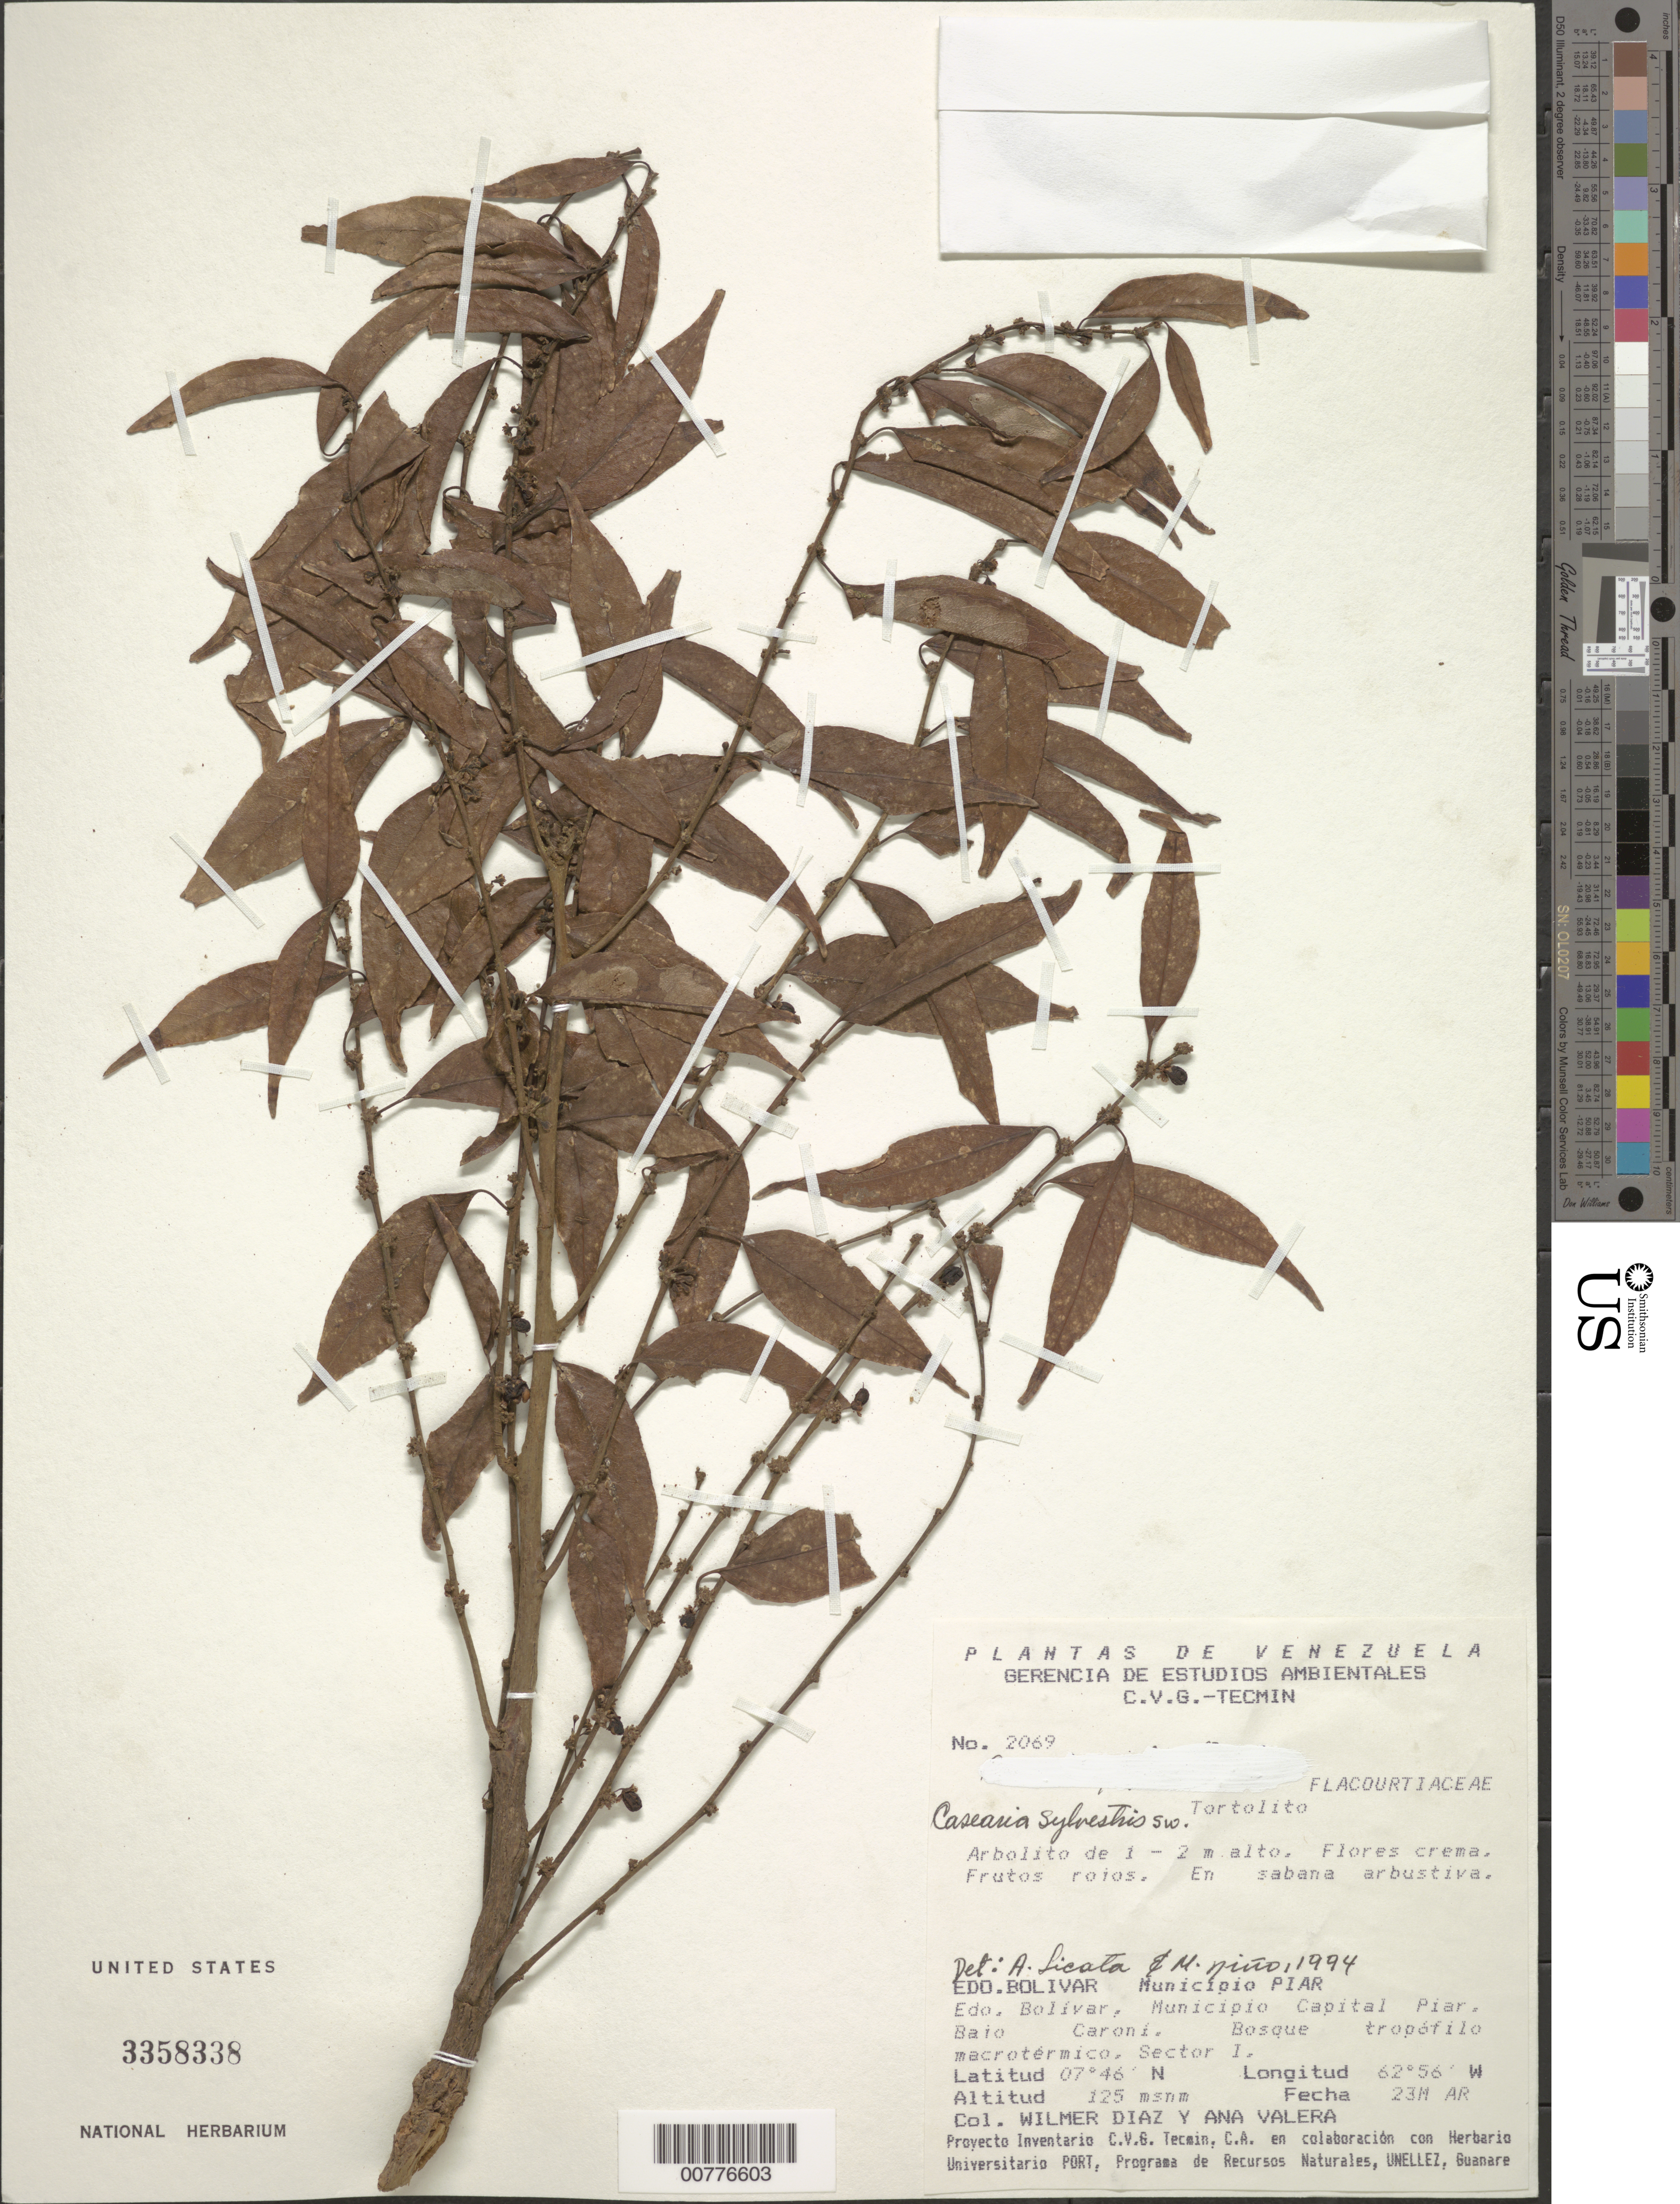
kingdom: Plantae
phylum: Tracheophyta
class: Magnoliopsida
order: Malpighiales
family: Salicaceae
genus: Casearia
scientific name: Casearia sylvestris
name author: Sw.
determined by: Licata, A.; Niño, S. M.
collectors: W. Díaz P. & A. Valera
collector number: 2069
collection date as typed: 23-Mar-94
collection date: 1994-03-23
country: Venezuela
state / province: Bolívar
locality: Mun. Piar, Mun. Capital Piar, Bajo Caroní, Sector I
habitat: Sabana arbustiva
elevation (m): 125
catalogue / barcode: US 3358338